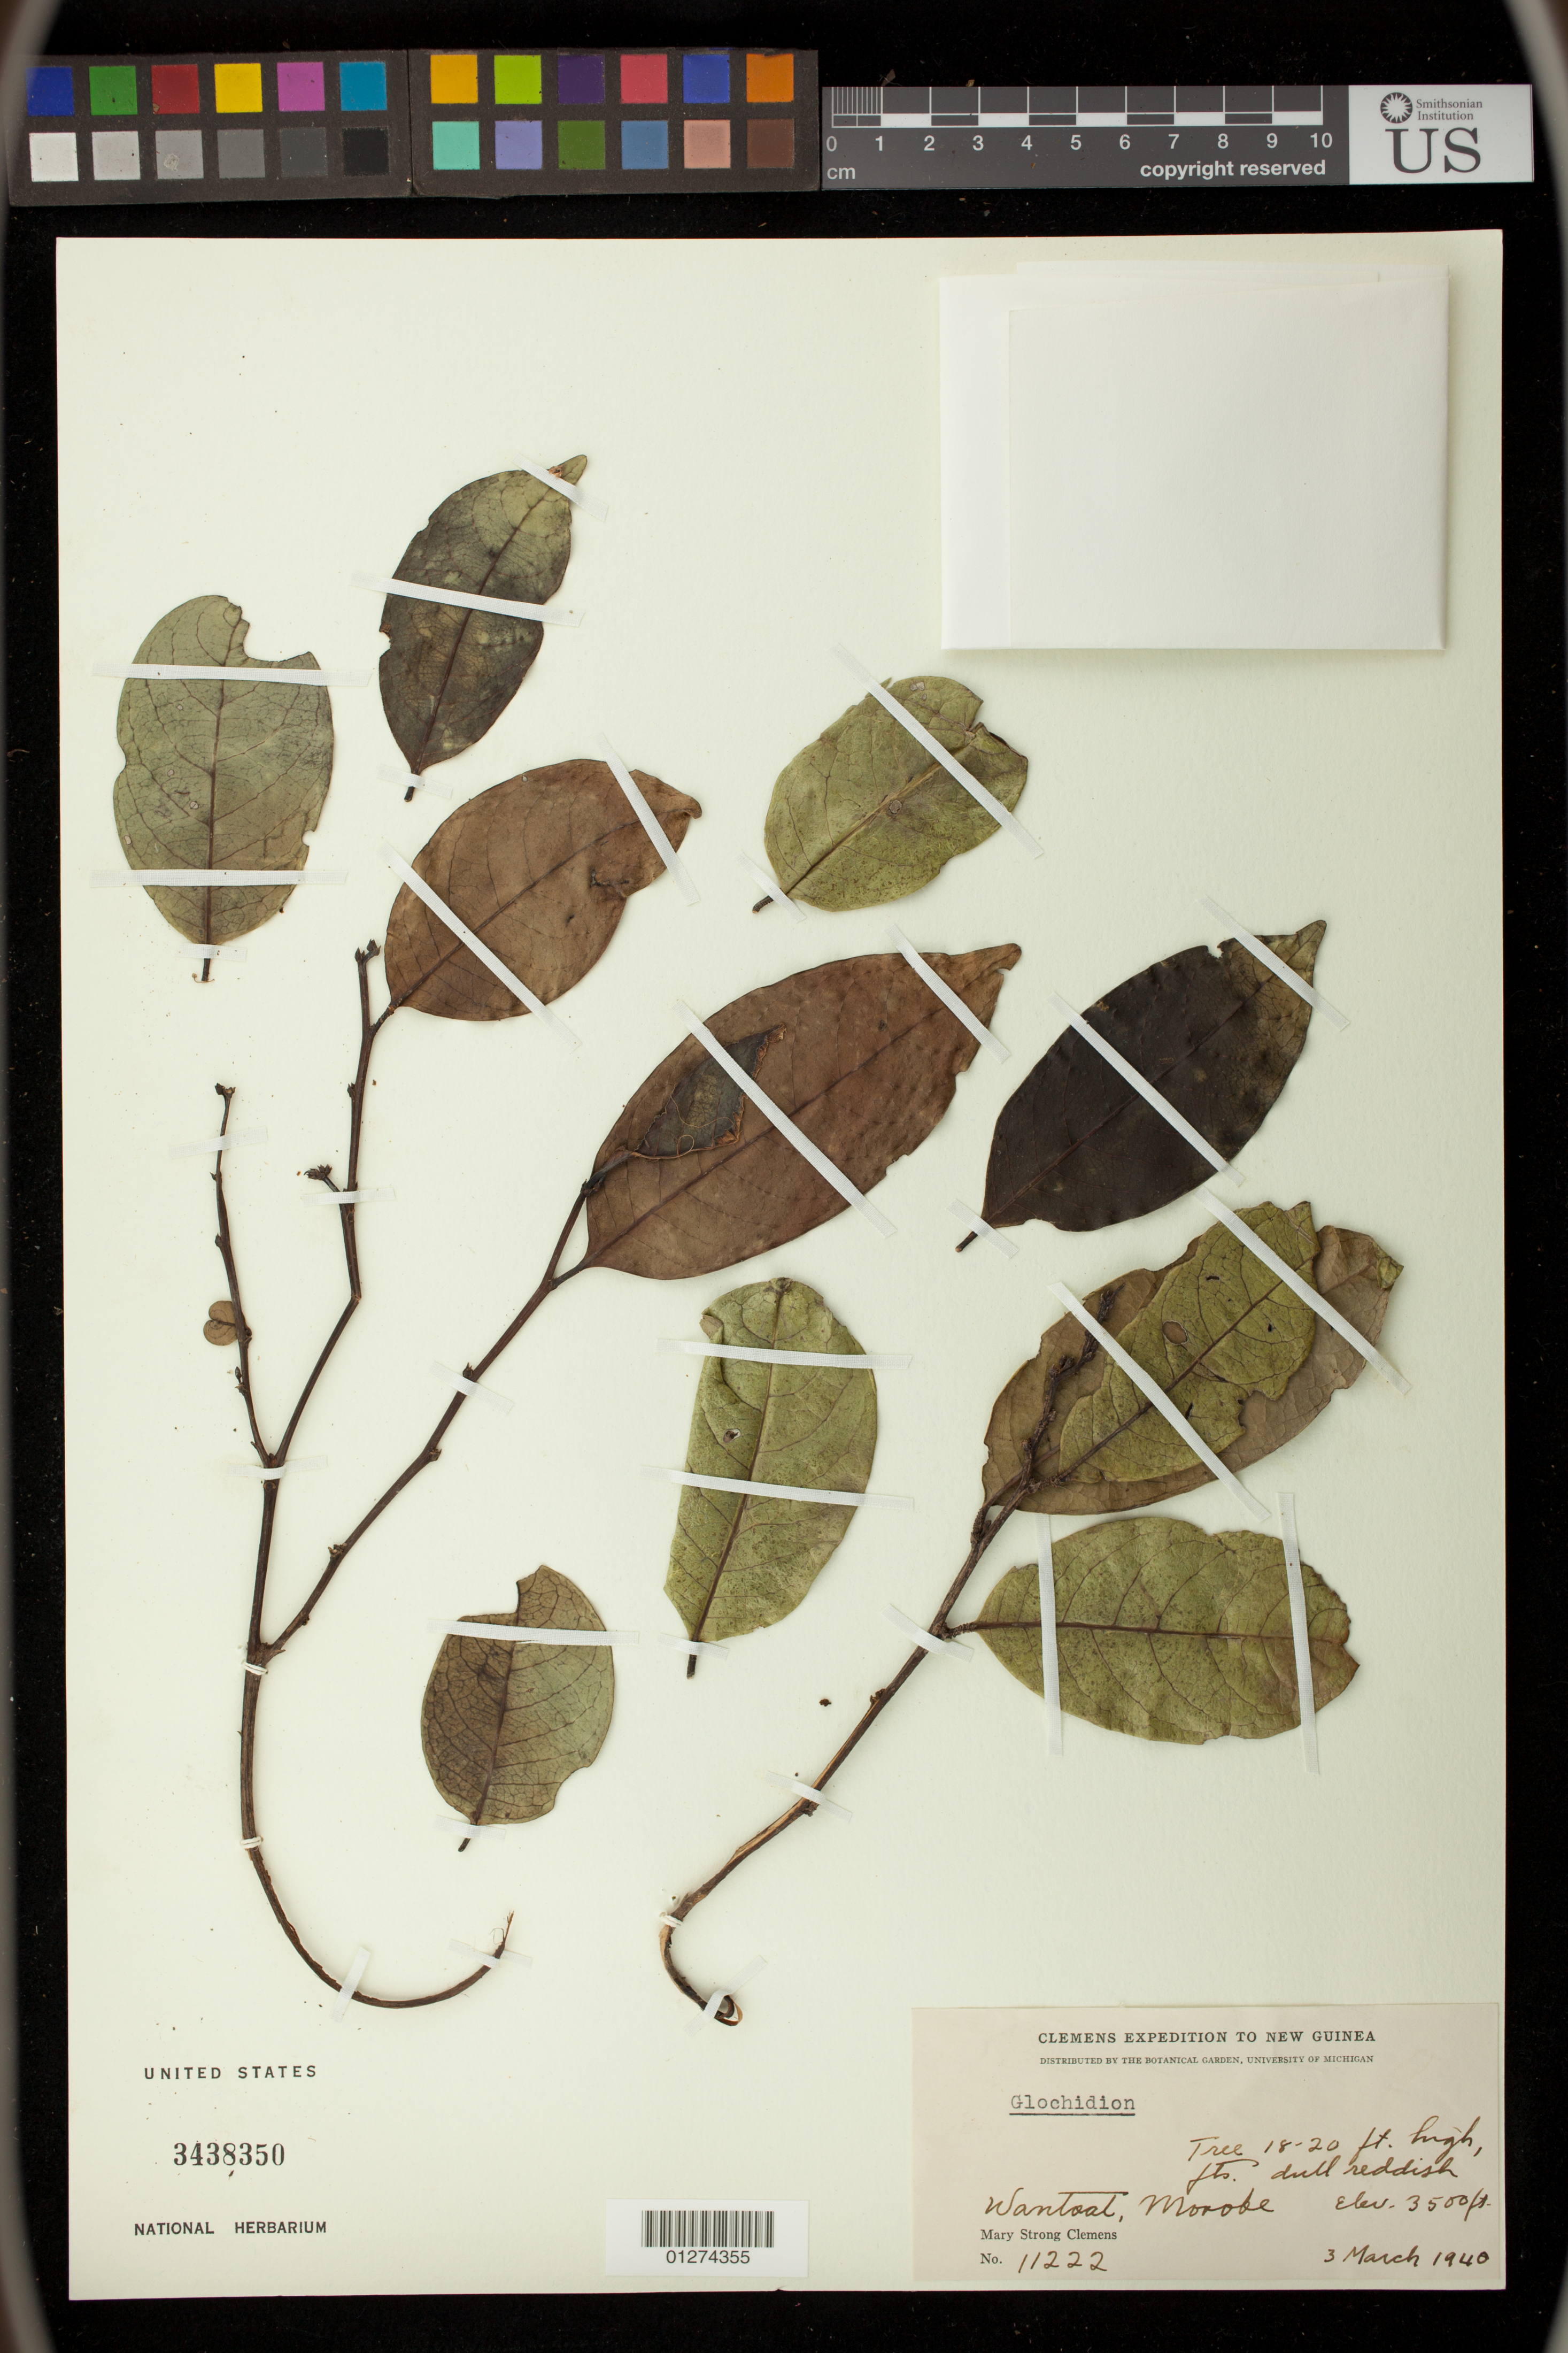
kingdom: Plantae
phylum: Tracheophyta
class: Magnoliopsida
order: Malpighiales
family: Phyllanthaceae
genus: Glochidion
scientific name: Glochidion sp.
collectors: M. S. Clemens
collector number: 11222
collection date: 1940-03-03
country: Papua New Guinea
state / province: Morobe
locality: Wantoat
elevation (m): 1067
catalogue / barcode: US 3438350